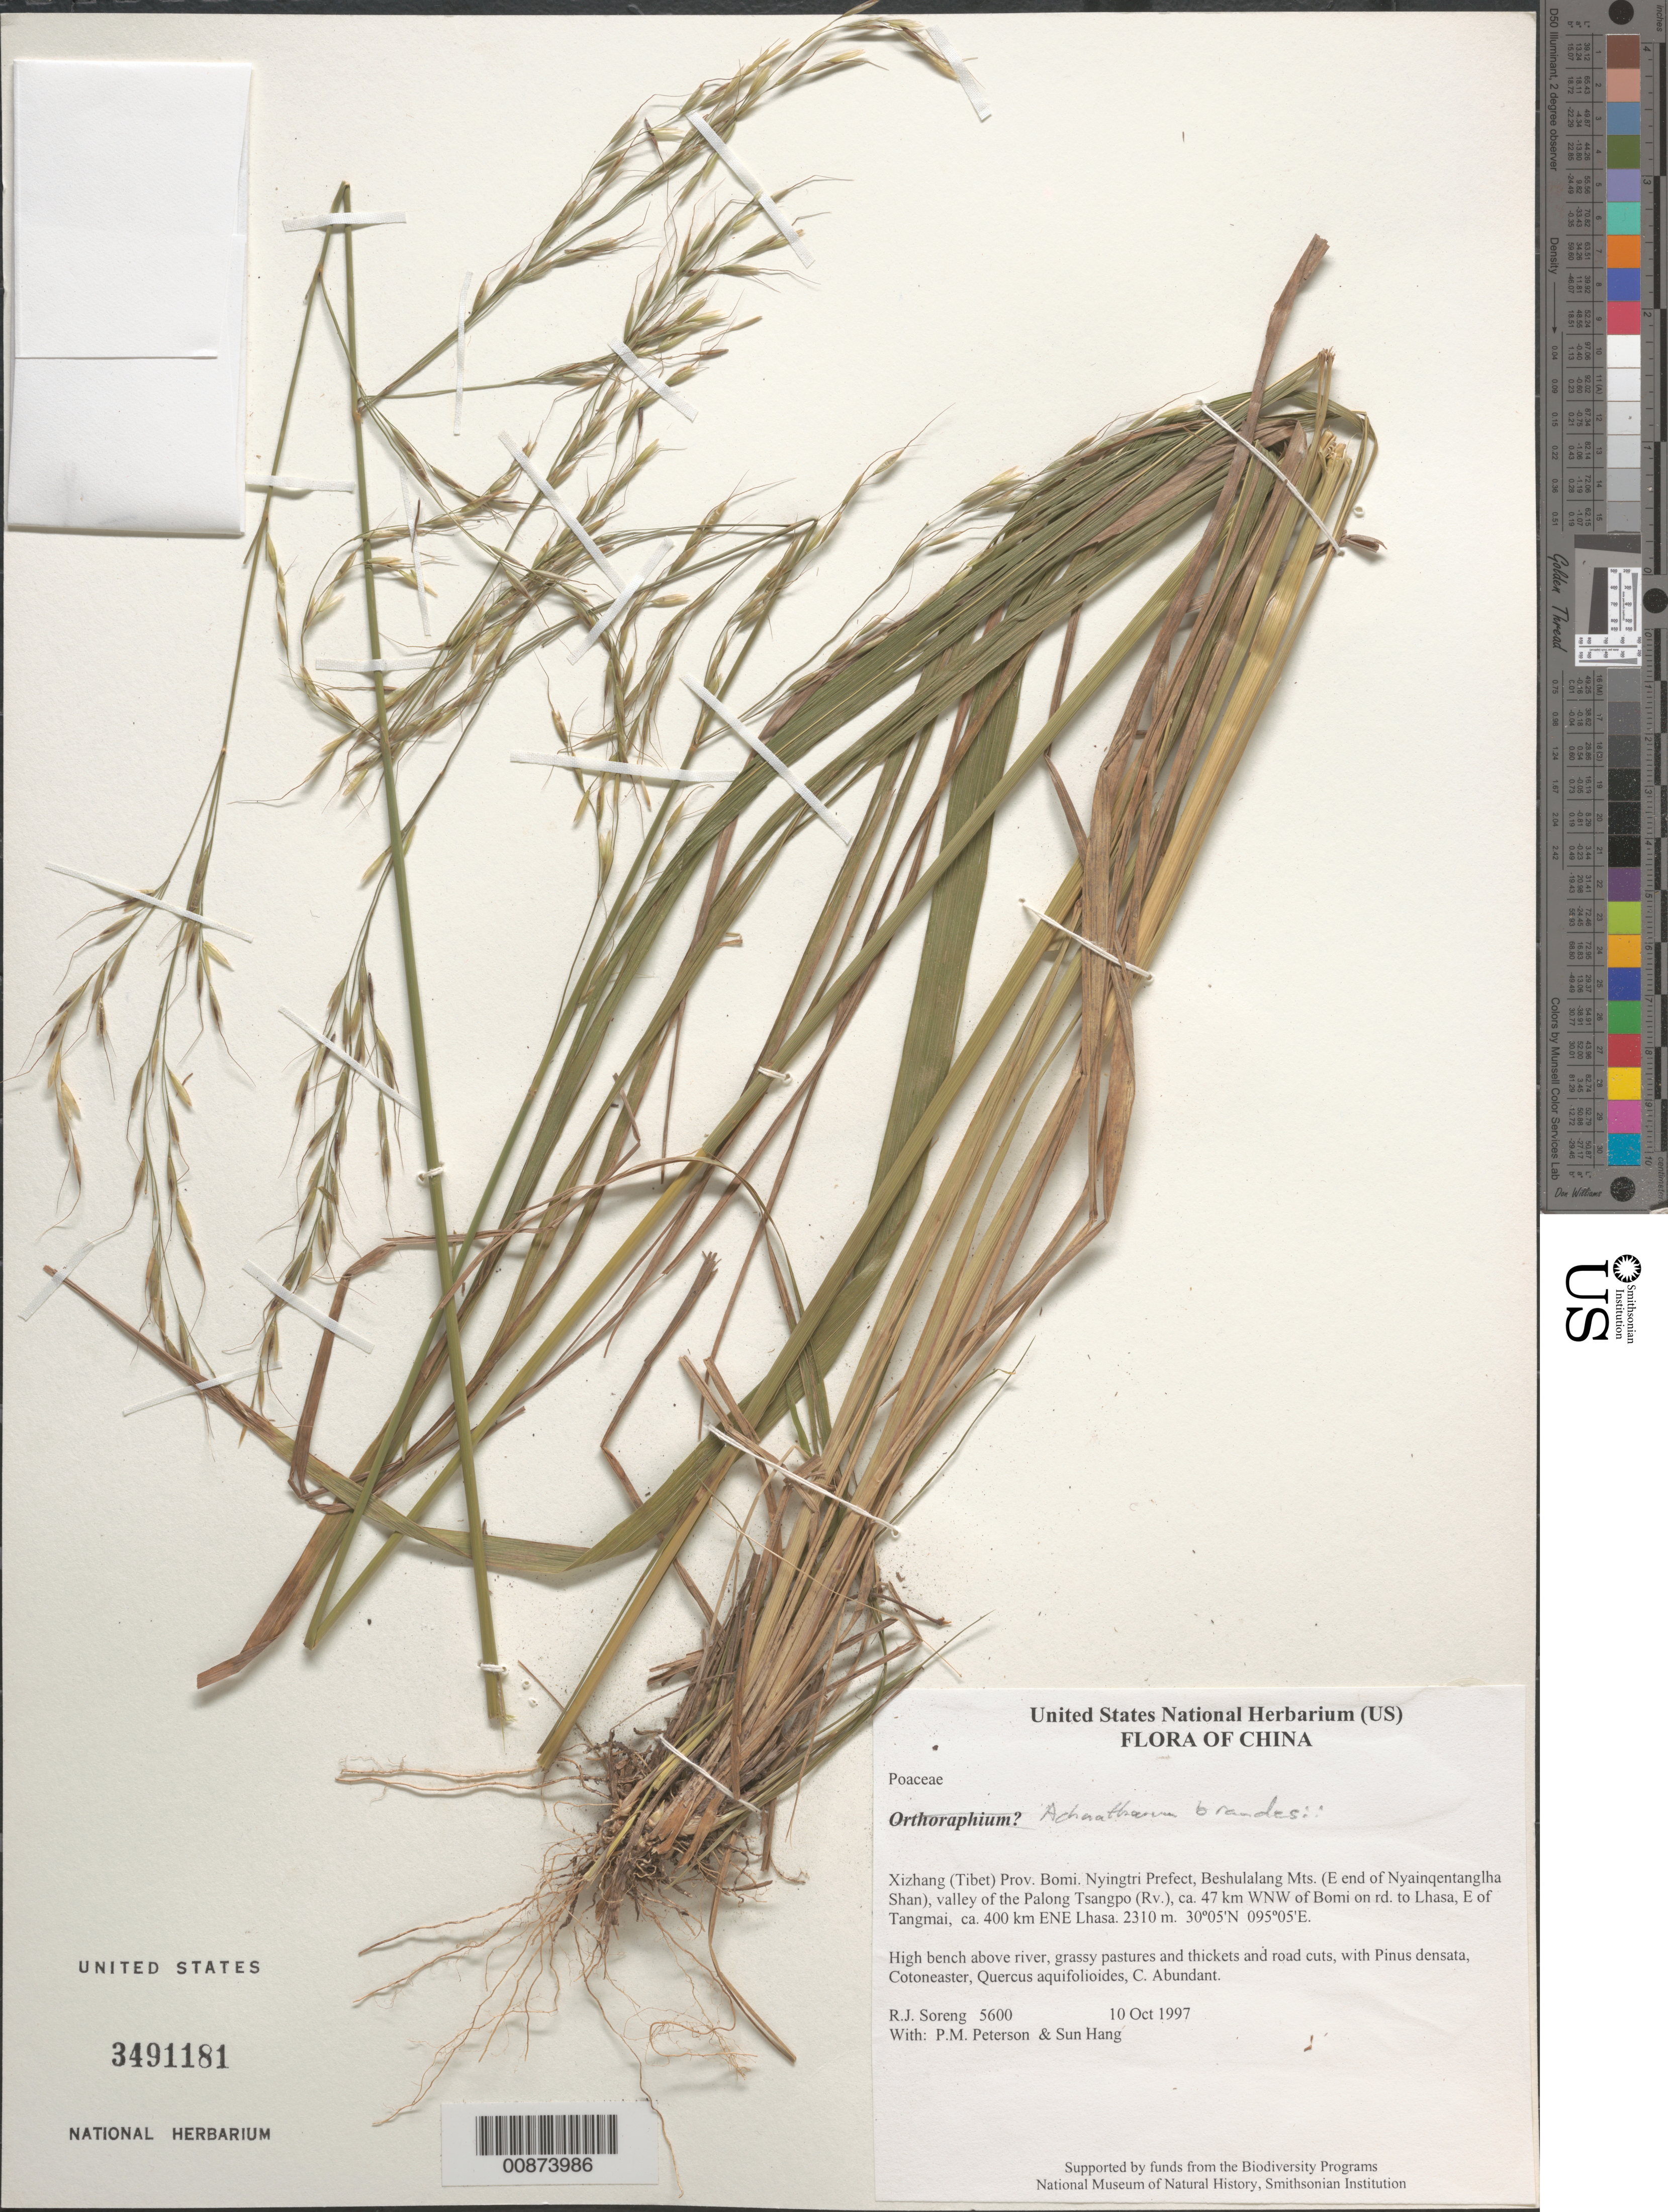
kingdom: Plantae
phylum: Tracheophyta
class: Liliopsida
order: Poales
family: Poaceae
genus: Achnatherum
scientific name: Achnatherum brandisii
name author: (Mez) Z.L. Wu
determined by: Soreng, Robert J., Research Associate (BOT), Smithsonian Institution - National Museum of Natural History (UNITED STATES)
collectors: R. J. Soreng, P. M. Peterson & Sun Hang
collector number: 5600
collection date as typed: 10 Oct 1997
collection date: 1997-10-10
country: China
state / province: Xizang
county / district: Bomi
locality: Nyingtri Prefect, Beshulalang Mts. (E end of Nyainqentanglha Shan), valley of the Palong Tsangpo (Rv.), ca. 47 km WNW of Bomi on rd. to Lhasa, E of Tangmai, ca. 400 km ENE Lhasa.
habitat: High bench above river, grassy pastures and thickets and road cuts, with Pinus densata, Cotoneaster, Quercus aquifolioides, C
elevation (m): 2310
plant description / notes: KUN, PE, US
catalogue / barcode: US 3491181